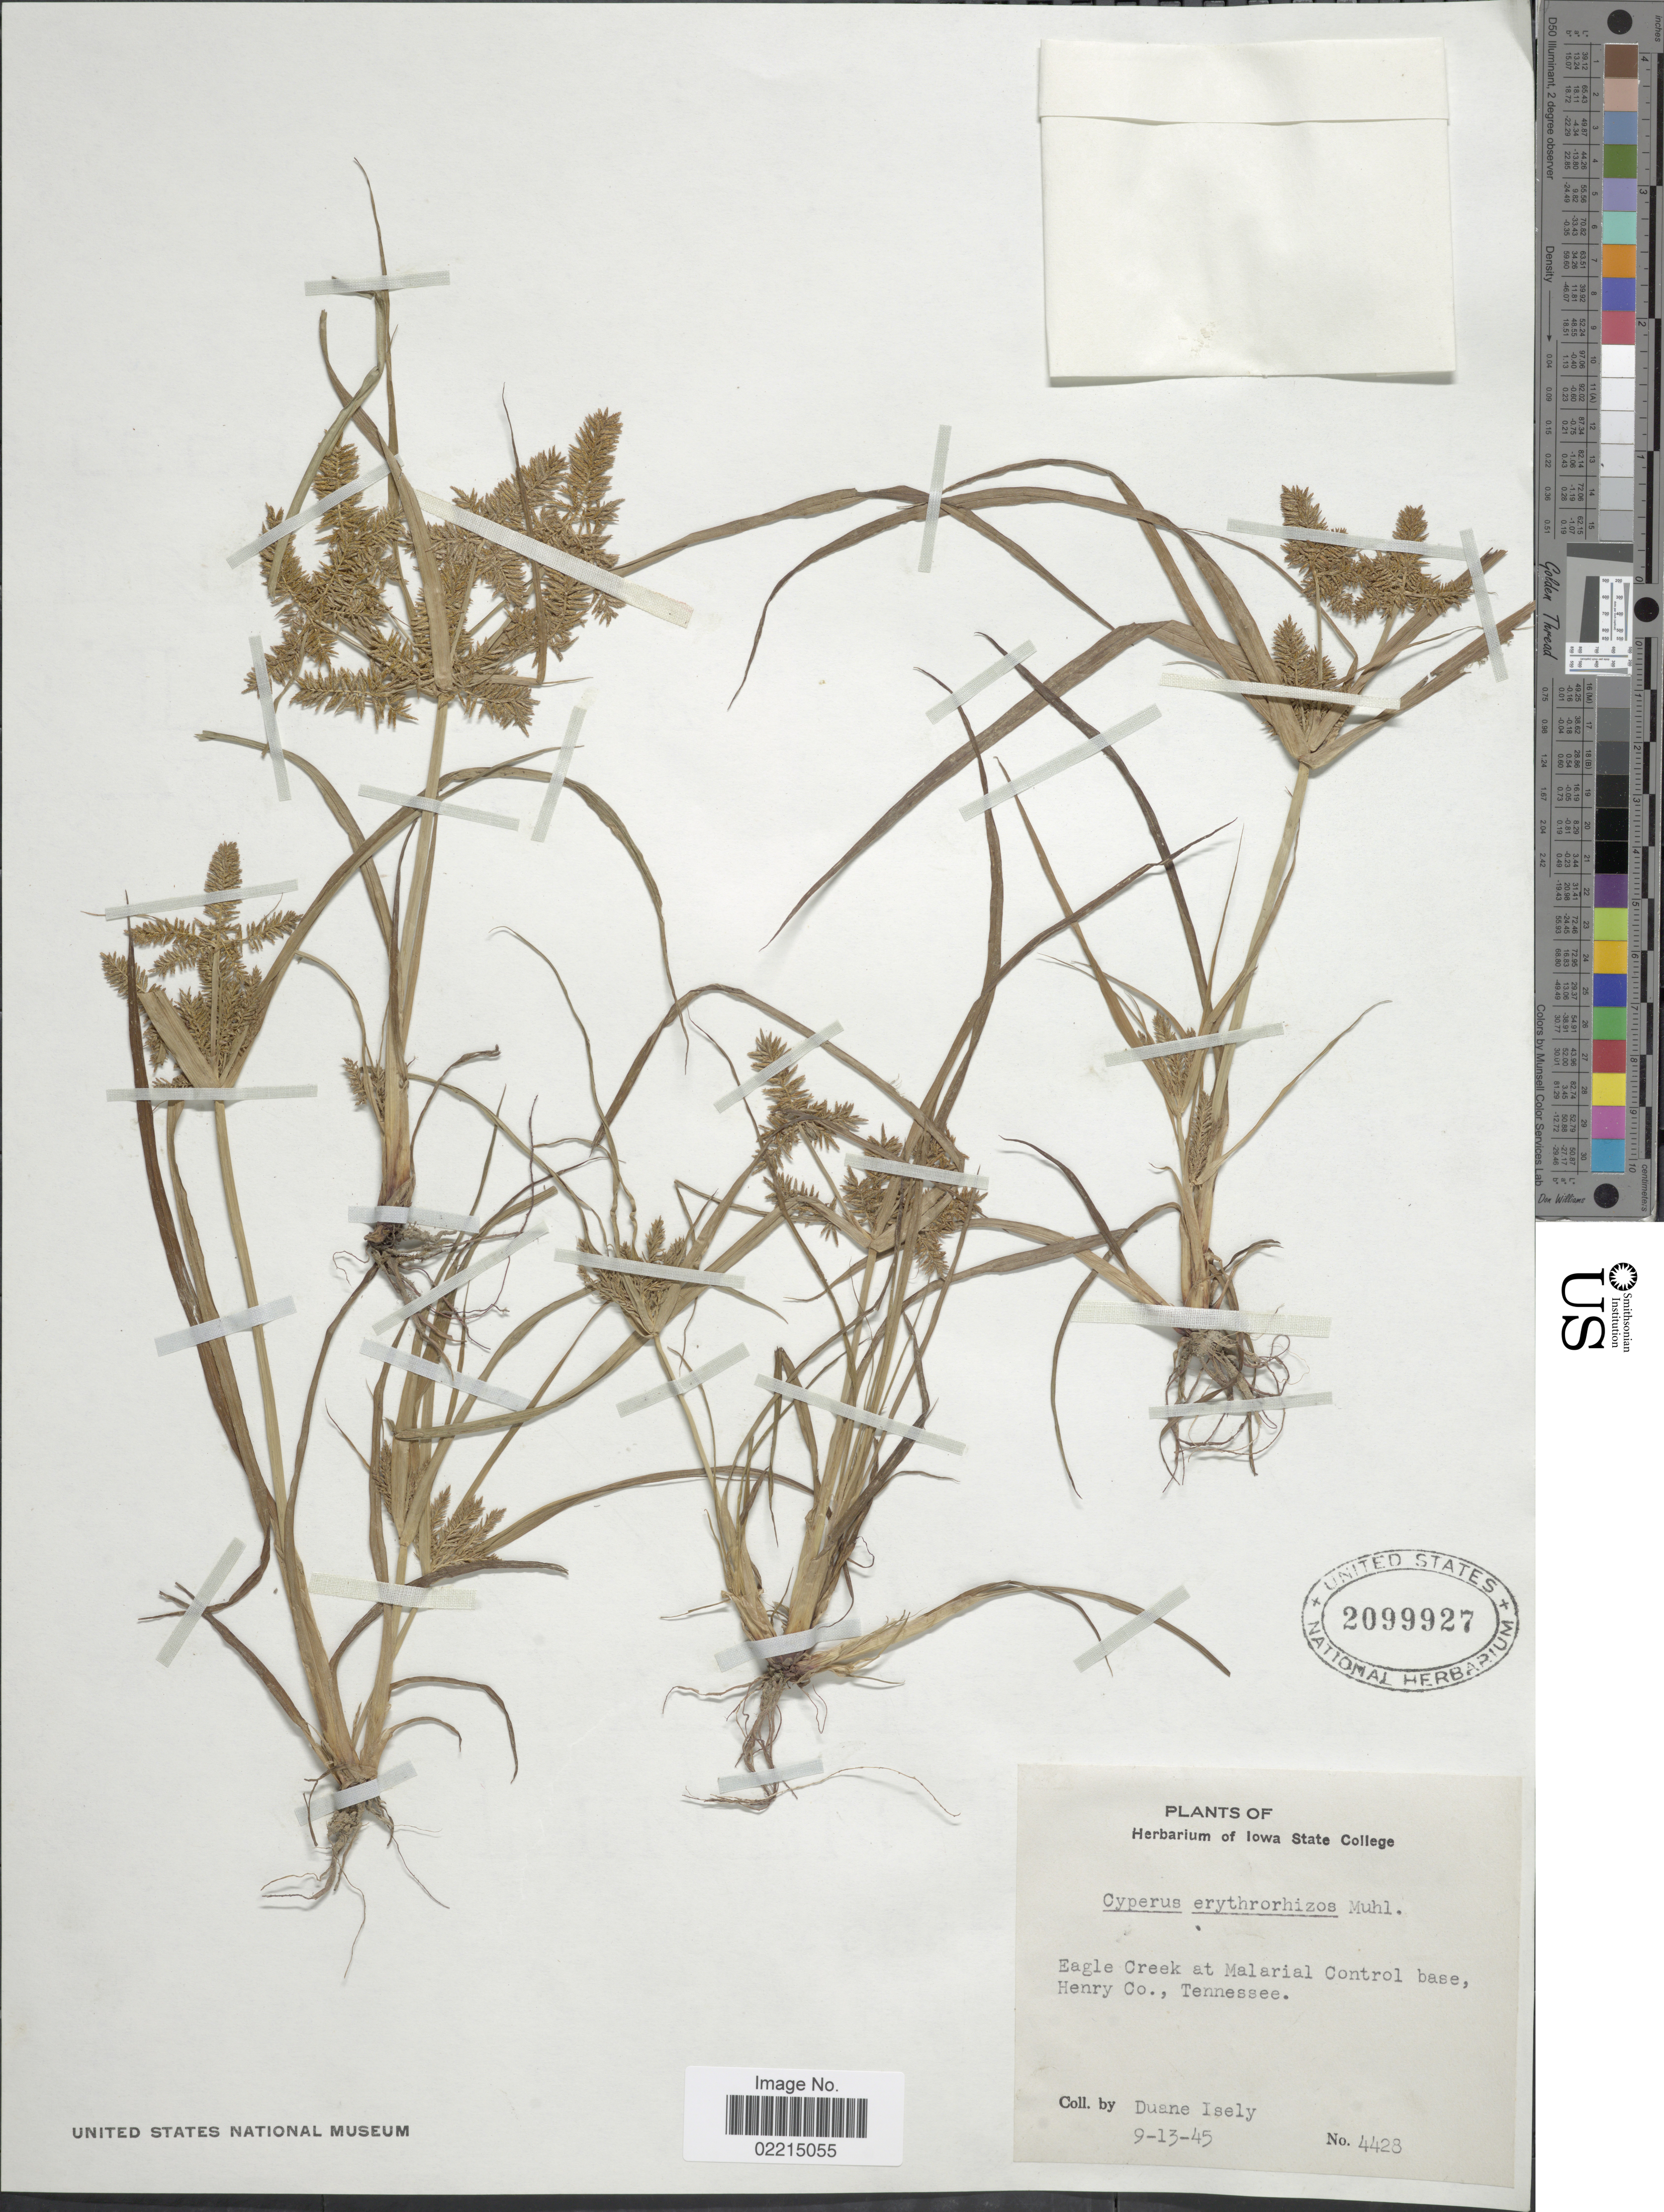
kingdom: Plantae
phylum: Tracheophyta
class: Liliopsida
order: Poales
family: Cyperaceae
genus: Cyperus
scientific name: Cyperus erythrorhizos Muhl.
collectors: D. Isely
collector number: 4428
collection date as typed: Transcribed d/m/y: 13/9/45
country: United States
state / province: Tennessee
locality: Eagle Creek at Malarial Control base, Henry Co.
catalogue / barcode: US 2099927